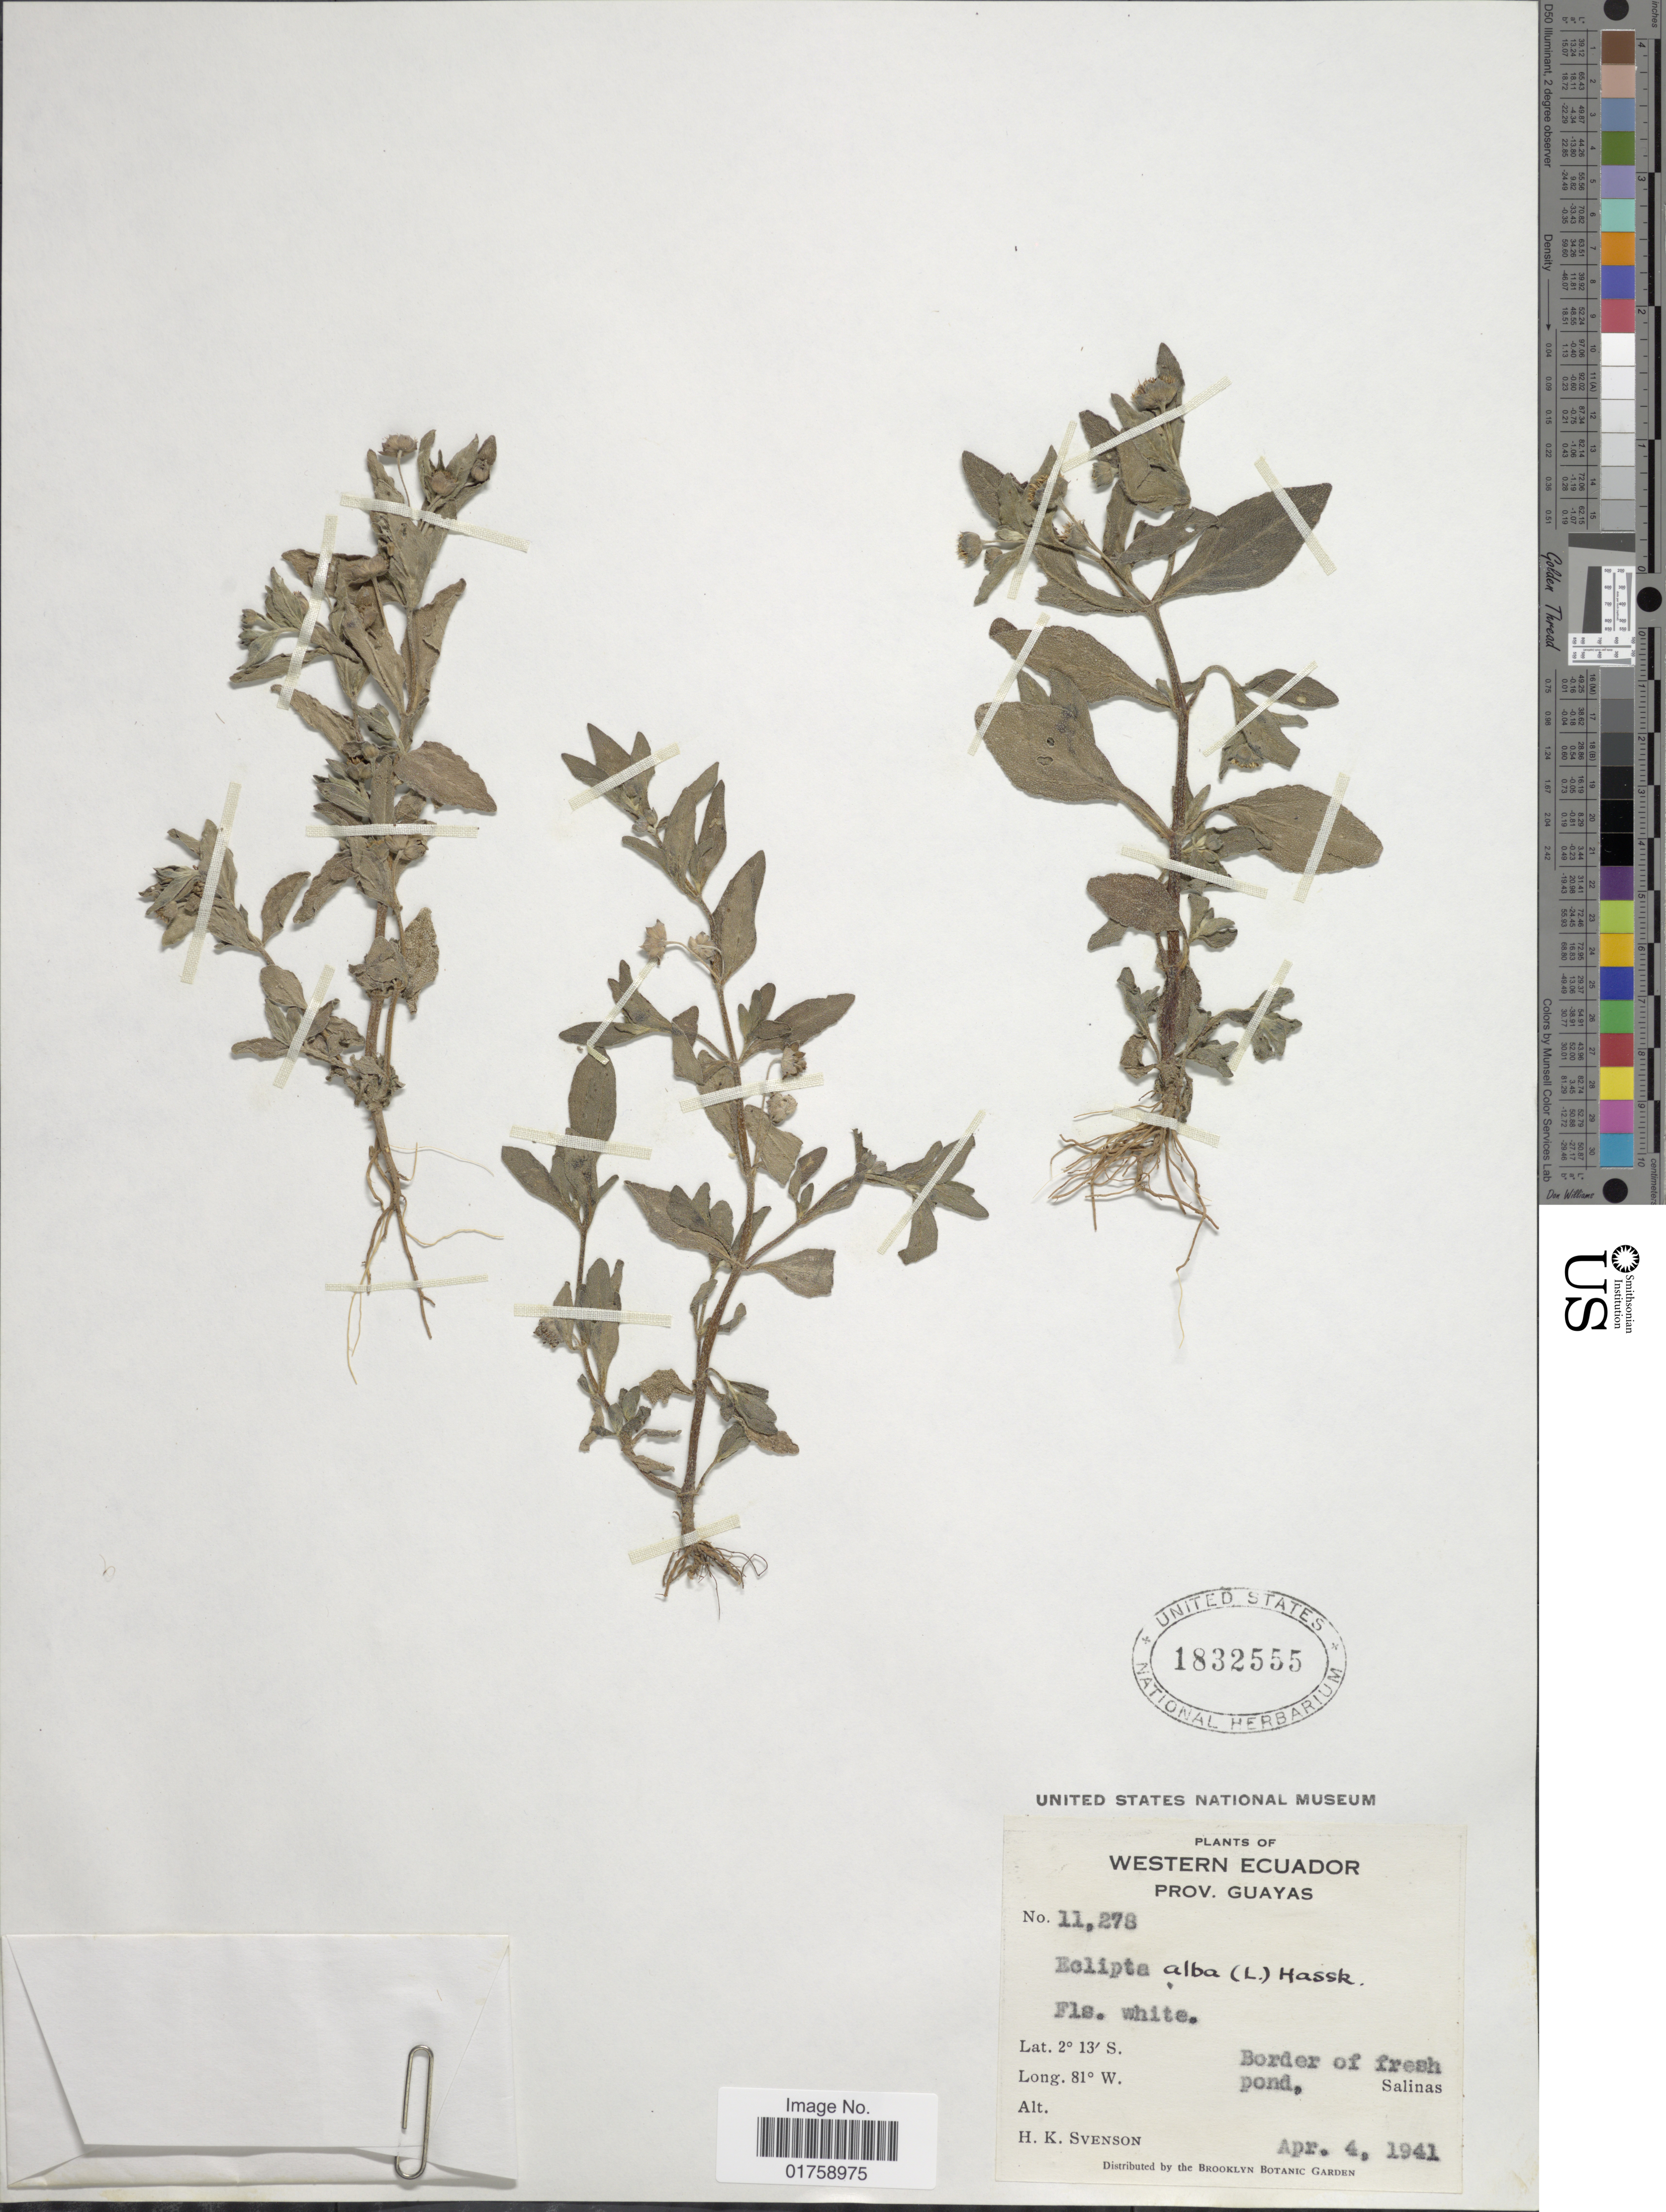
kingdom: Plantae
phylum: Tracheophyta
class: Magnoliopsida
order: Asterales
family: Asteraceae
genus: Eclipta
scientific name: Eclipta prostrata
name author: (L.) L.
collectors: H. K. Svenson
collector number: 11278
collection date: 1941-04-04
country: Ecuador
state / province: Guayas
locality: Western Ecuador. Prov. Guayas. Border of fresh pond, Salinas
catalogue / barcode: US 1832555